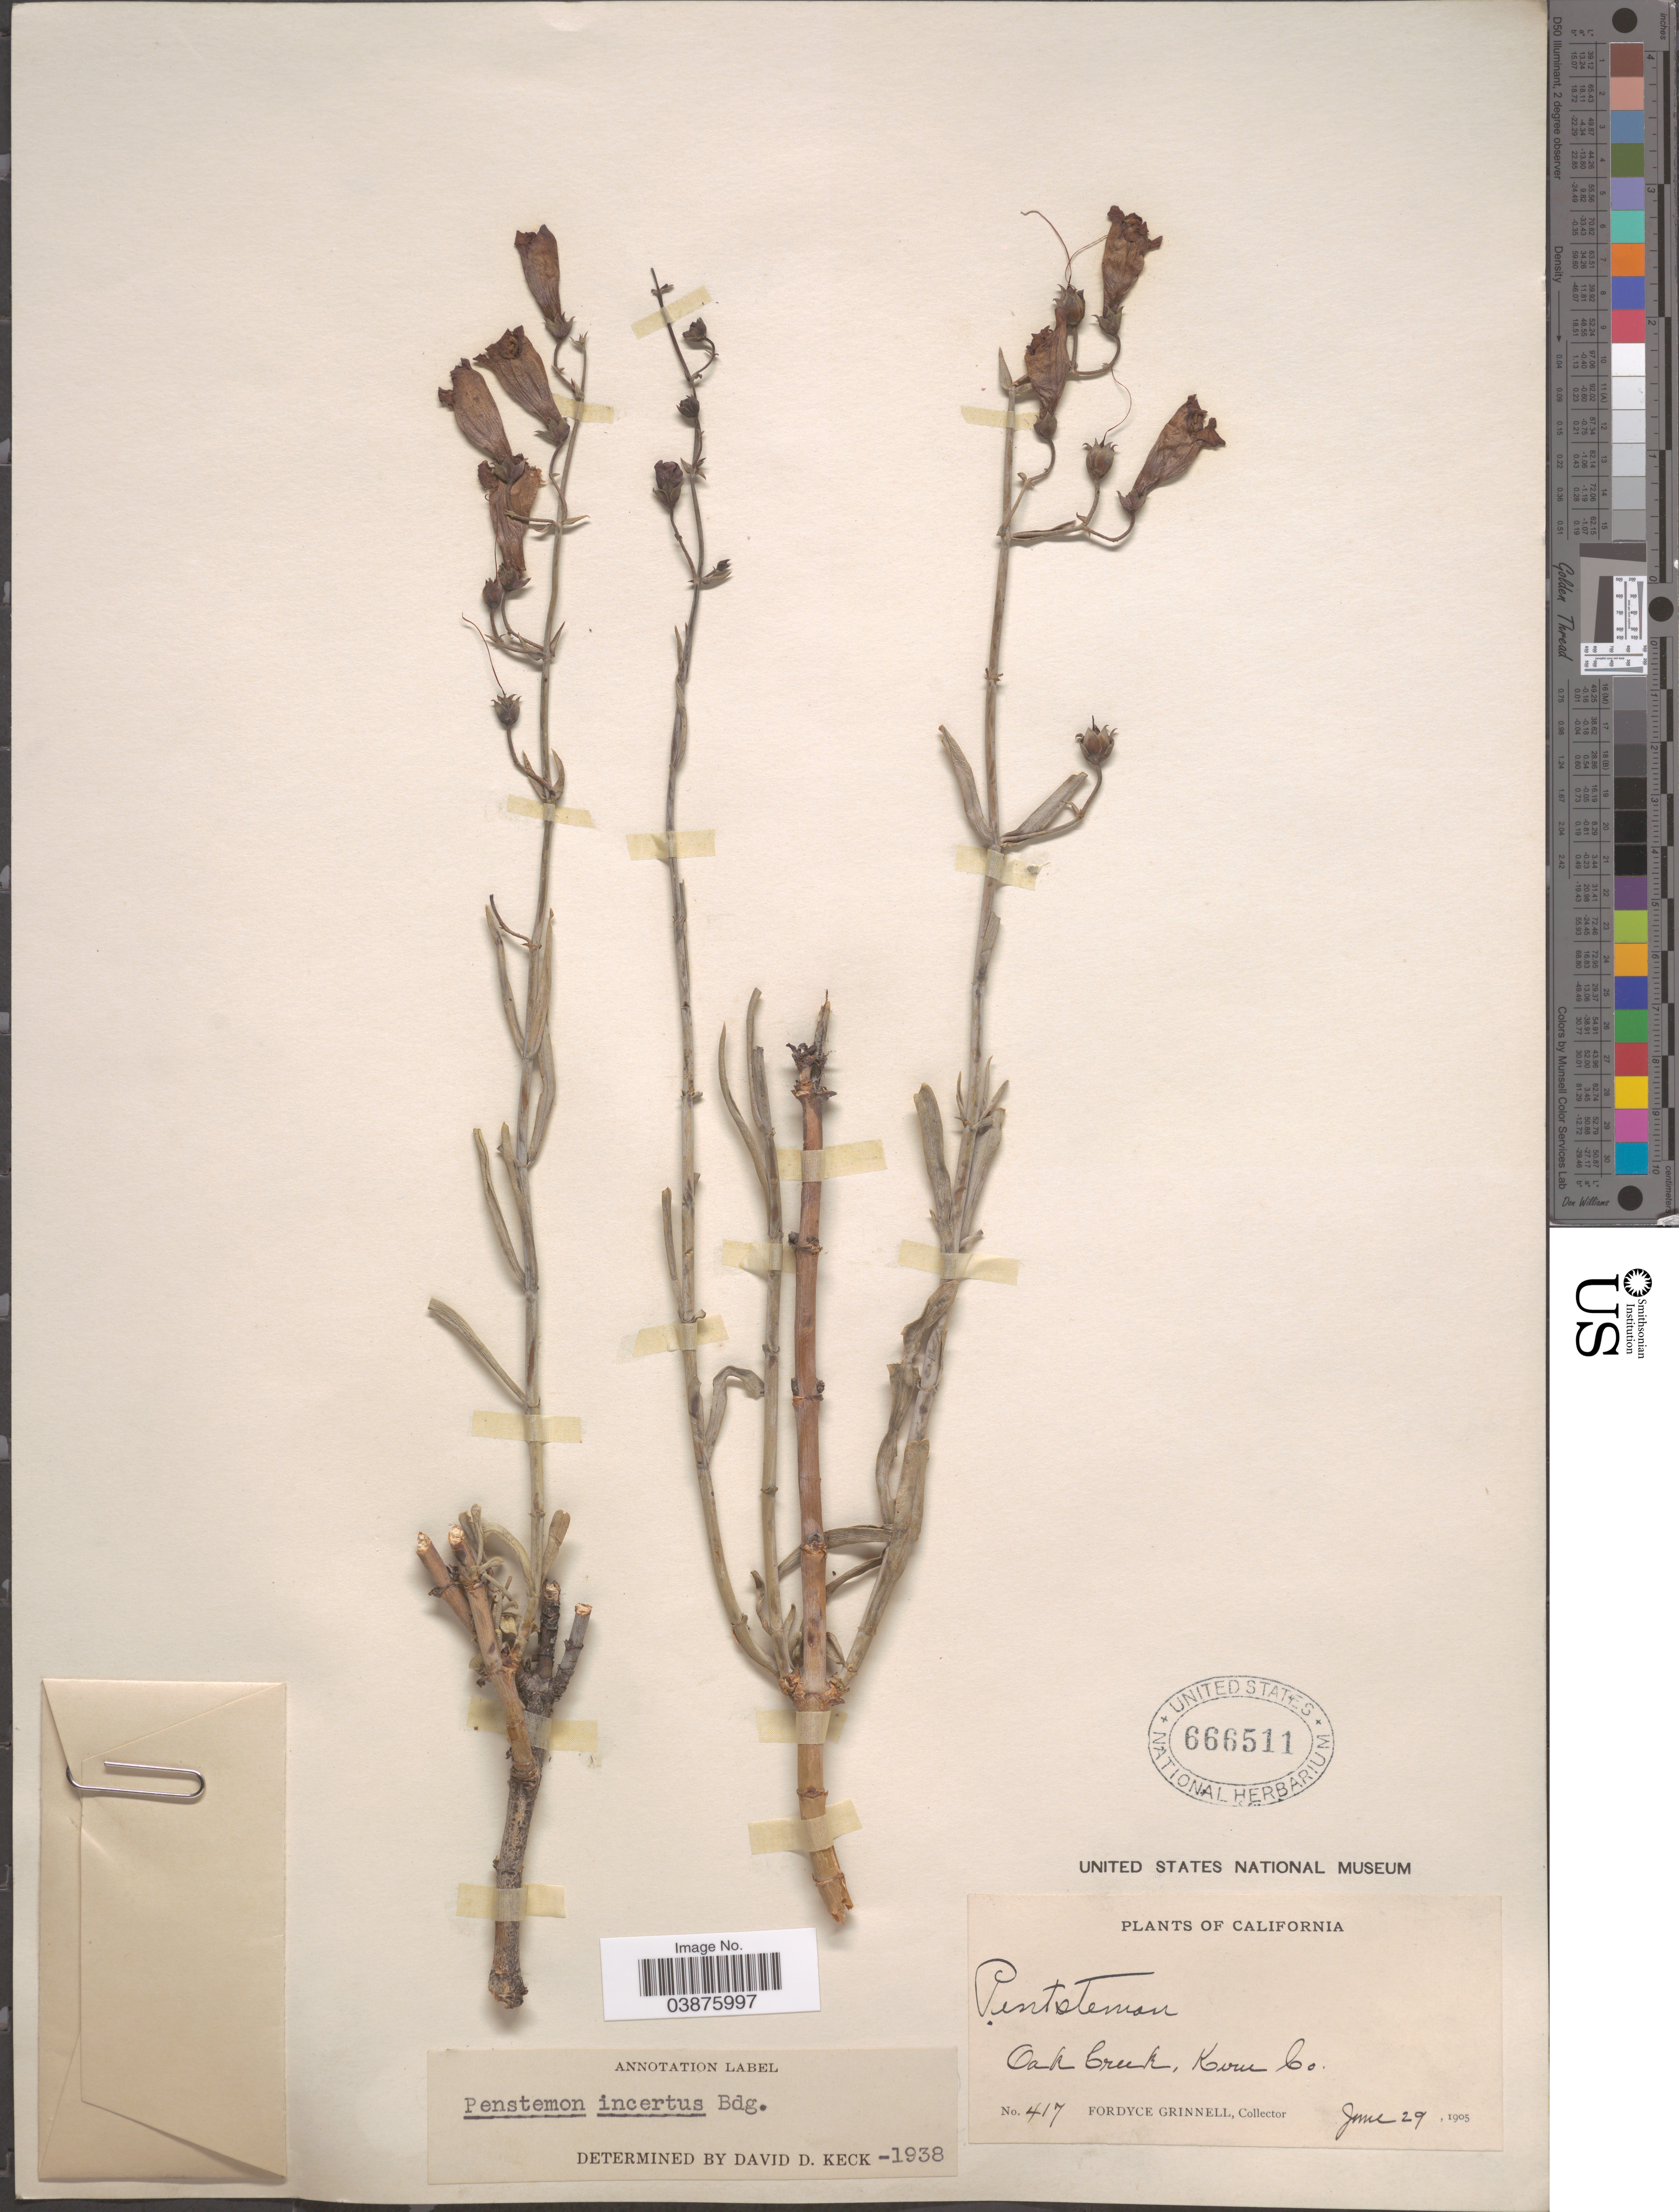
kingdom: Plantae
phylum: Tracheophyta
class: Magnoliopsida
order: Lamiales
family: Plantaginaceae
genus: Penstemon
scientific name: Penstemon incertus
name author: Brandegee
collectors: F. Grinnell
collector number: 417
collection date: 1905-06-29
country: United States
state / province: California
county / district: Kern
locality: Oak Creek, Kern Co.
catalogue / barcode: US 666511